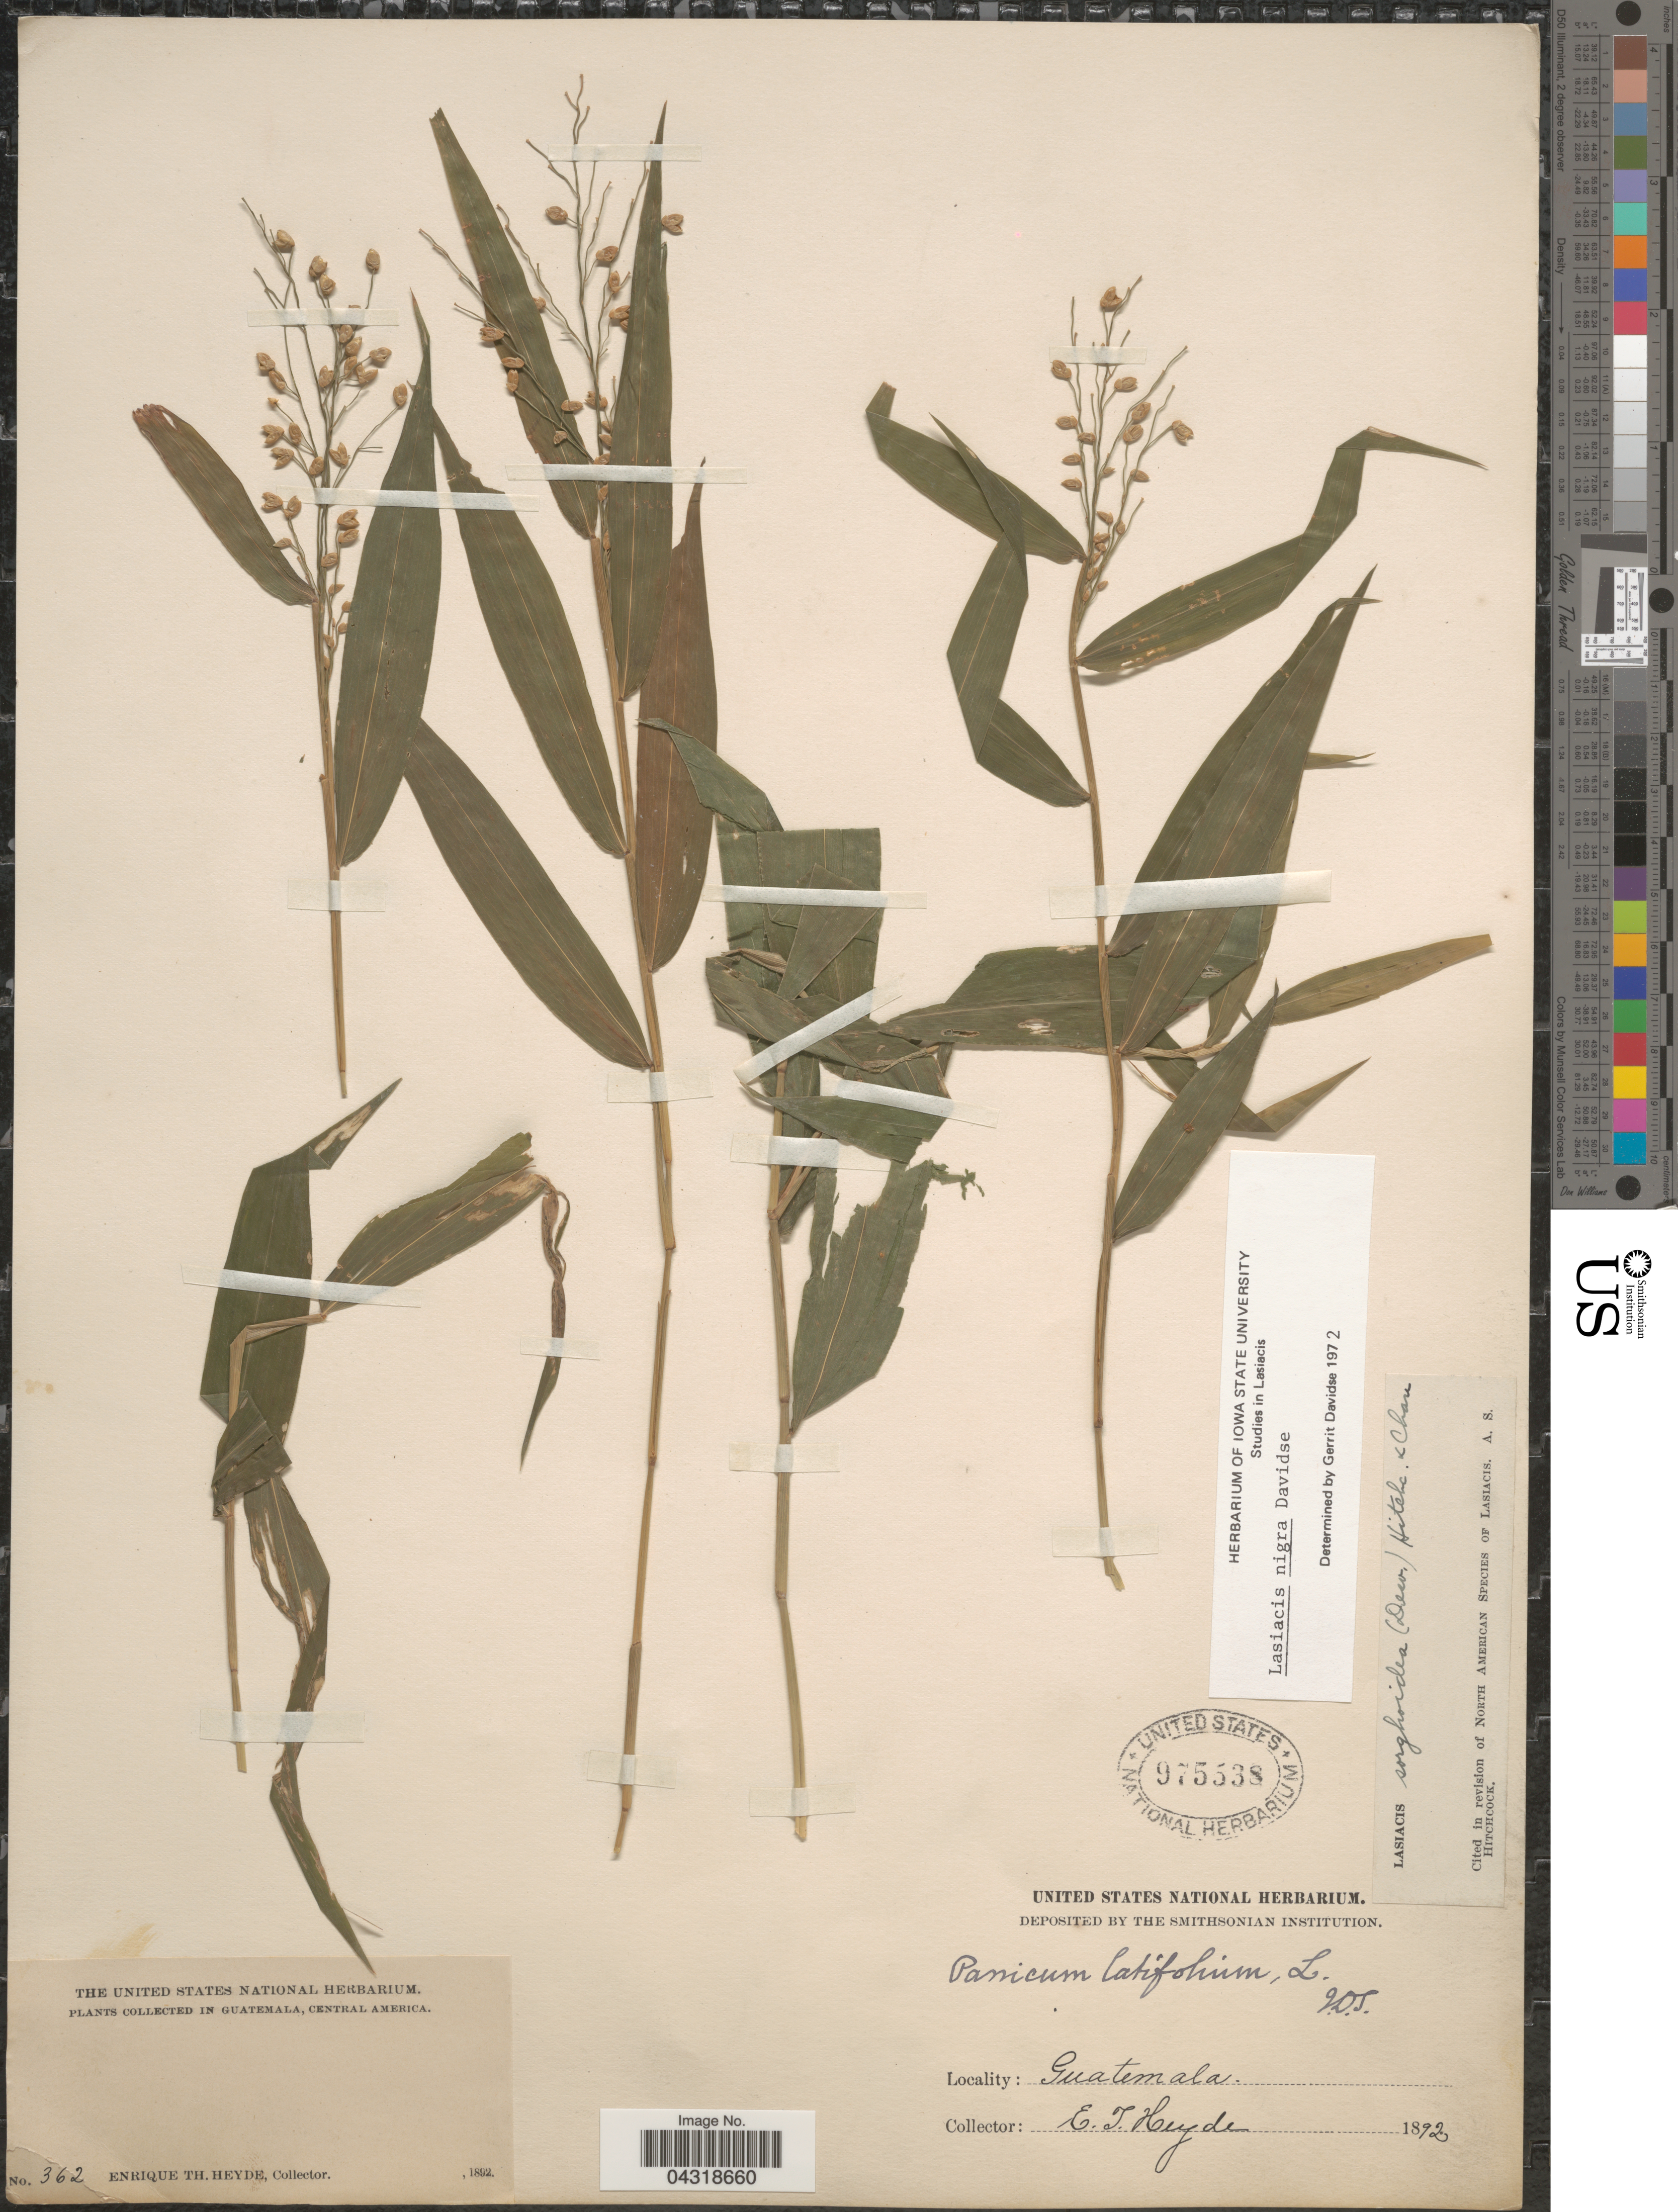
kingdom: Plantae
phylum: Tracheophyta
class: Liliopsida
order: Poales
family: Poaceae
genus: Lasiacis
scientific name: Lasiacis nigra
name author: Davidse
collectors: E. T. Heyde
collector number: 362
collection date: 1892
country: Guatemala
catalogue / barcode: US 975538